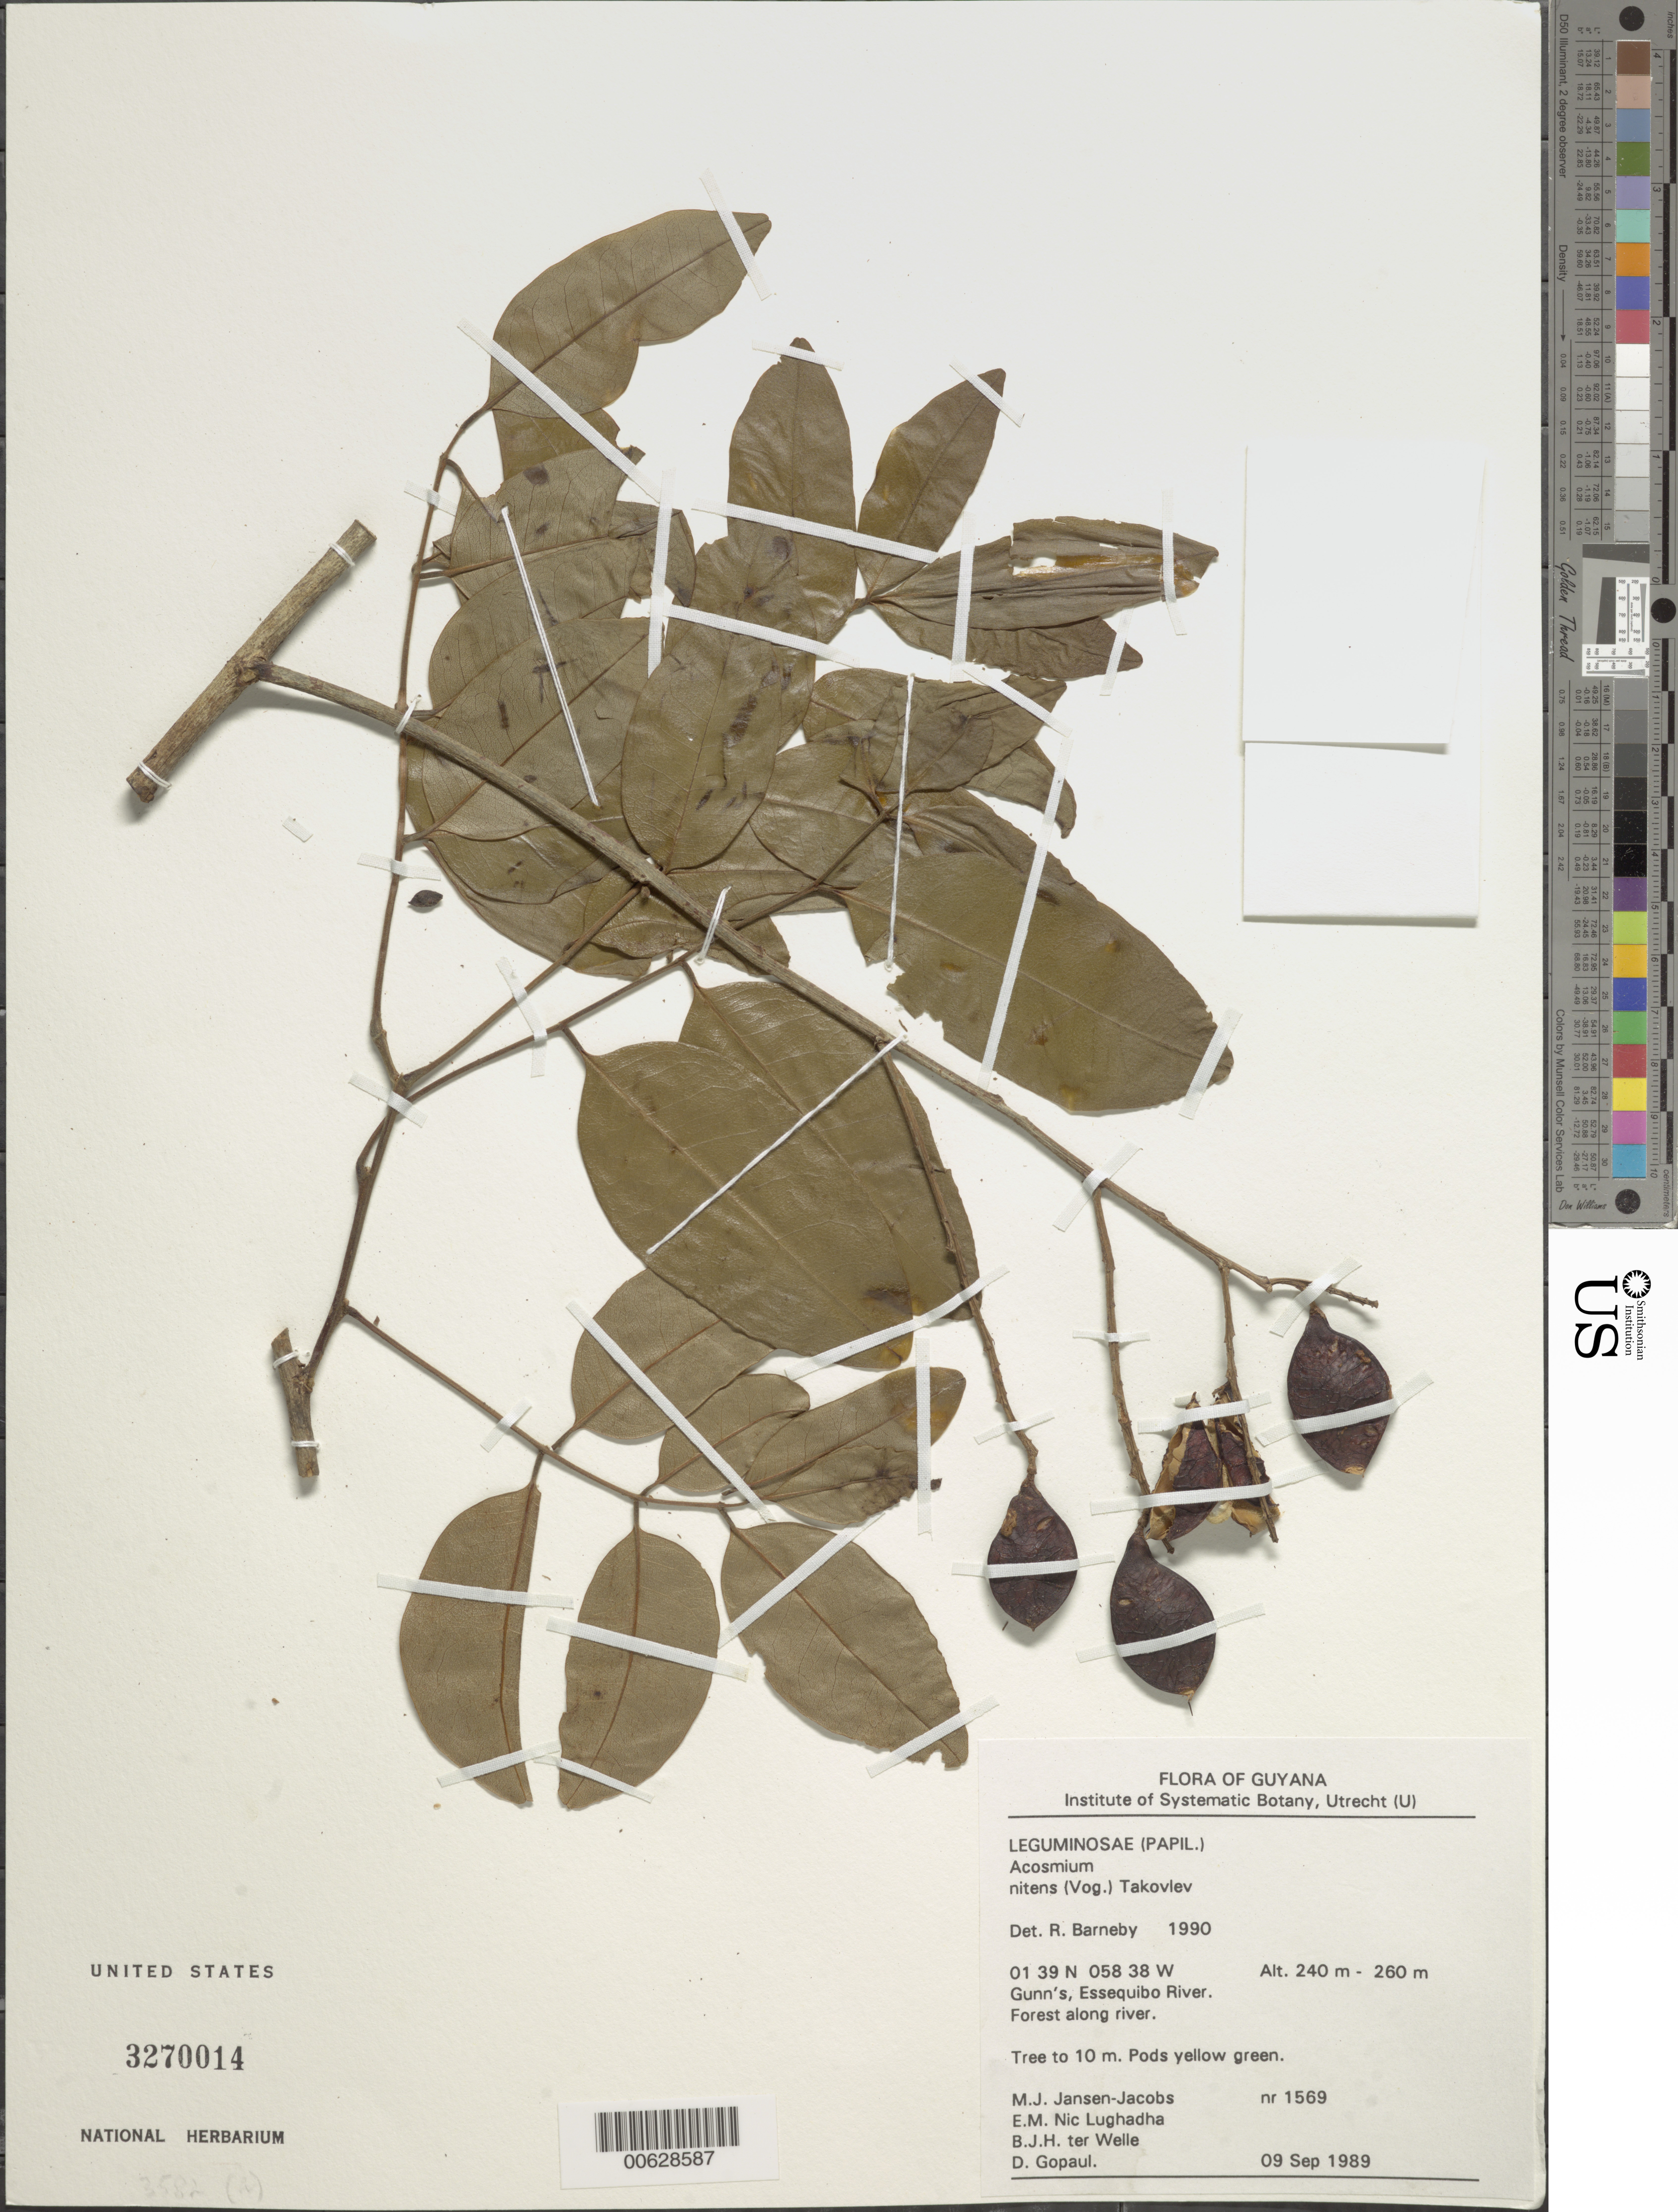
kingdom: Plantae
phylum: Tracheophyta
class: Magnoliopsida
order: Fabales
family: Fabaceae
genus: Acosmium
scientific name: Acosmium nitens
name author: (Vogel) Yakovlev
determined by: Barneby, Rupert C., (NY)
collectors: M. J. Jansen-Jacobs, E. Nic Lughadha, B. Welle & D. Gopaul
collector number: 1569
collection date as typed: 9-Sep-89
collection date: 1989-09-09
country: Guyana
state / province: U. Takutu-U. Essequibo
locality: Gunn's, Essequibo River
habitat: Forest along river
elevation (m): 240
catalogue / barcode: US 3270014